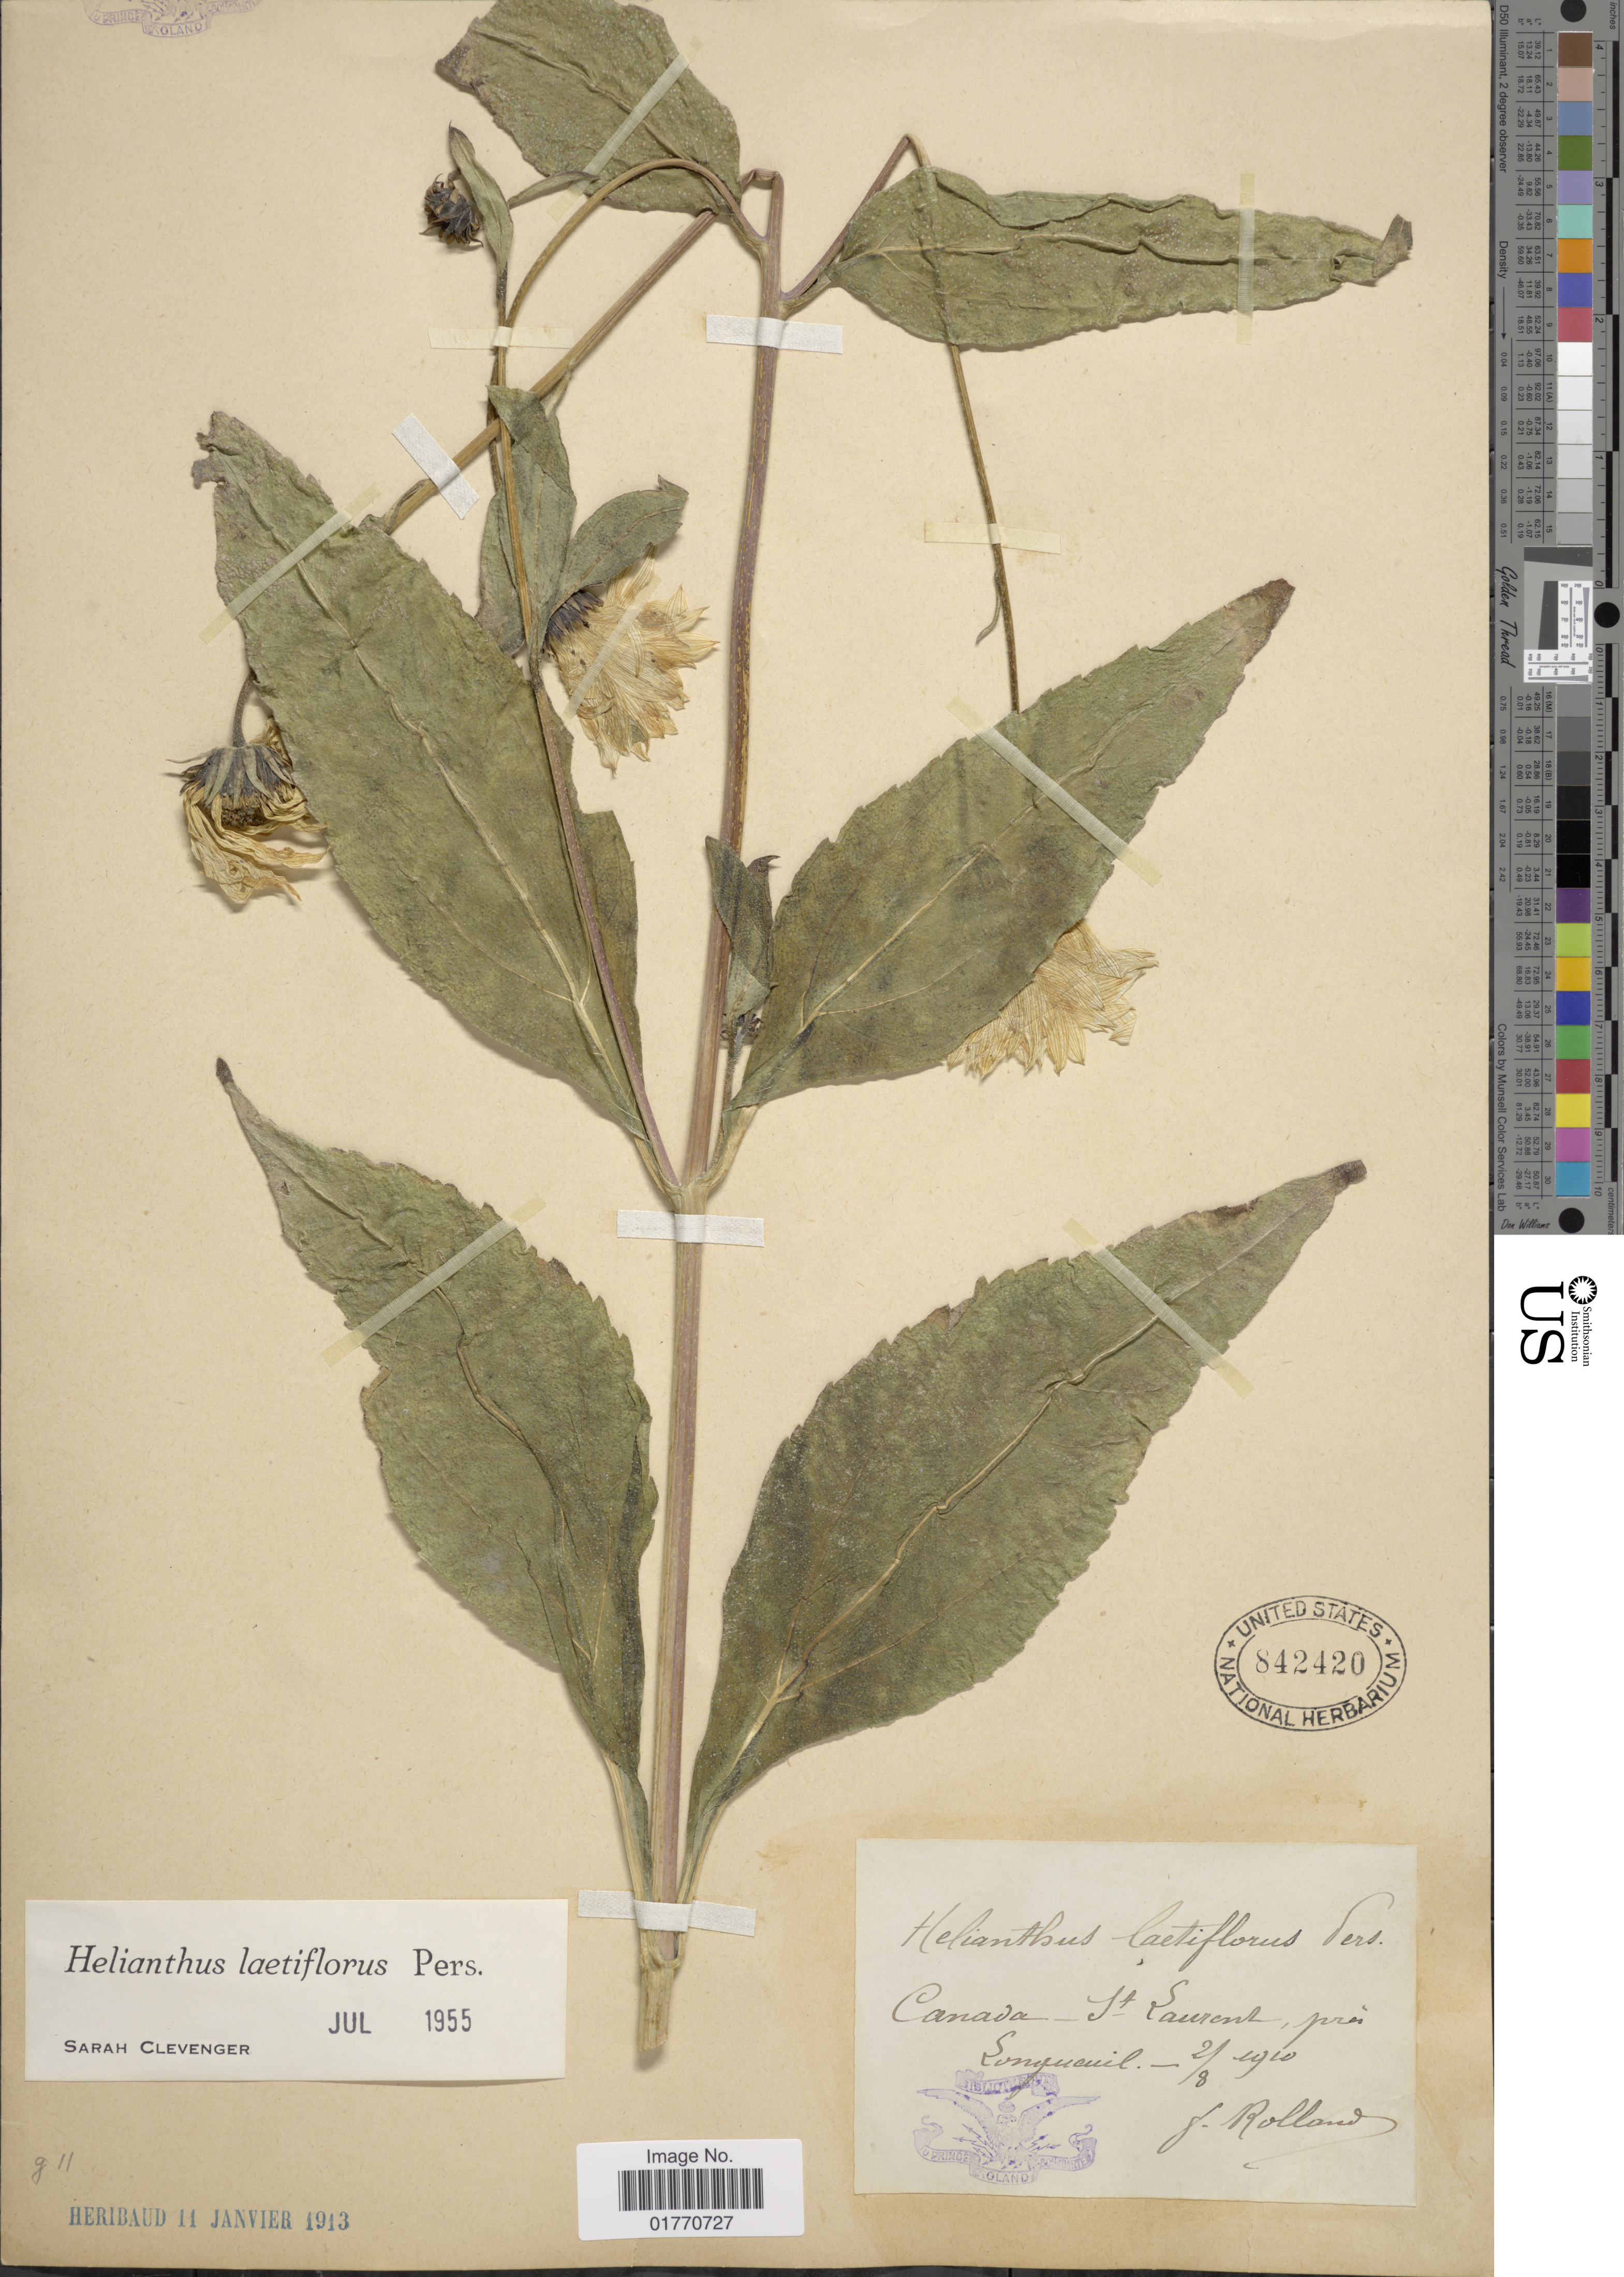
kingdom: Plantae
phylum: Tracheophyta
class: Magnoliopsida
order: Asterales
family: Asteraceae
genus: Helianthus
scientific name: Helianthus laetiflorus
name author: Pers.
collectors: B. Rolland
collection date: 1910-08-02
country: Canada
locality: St. Laurent, pres Longueuil.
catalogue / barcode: US 842420